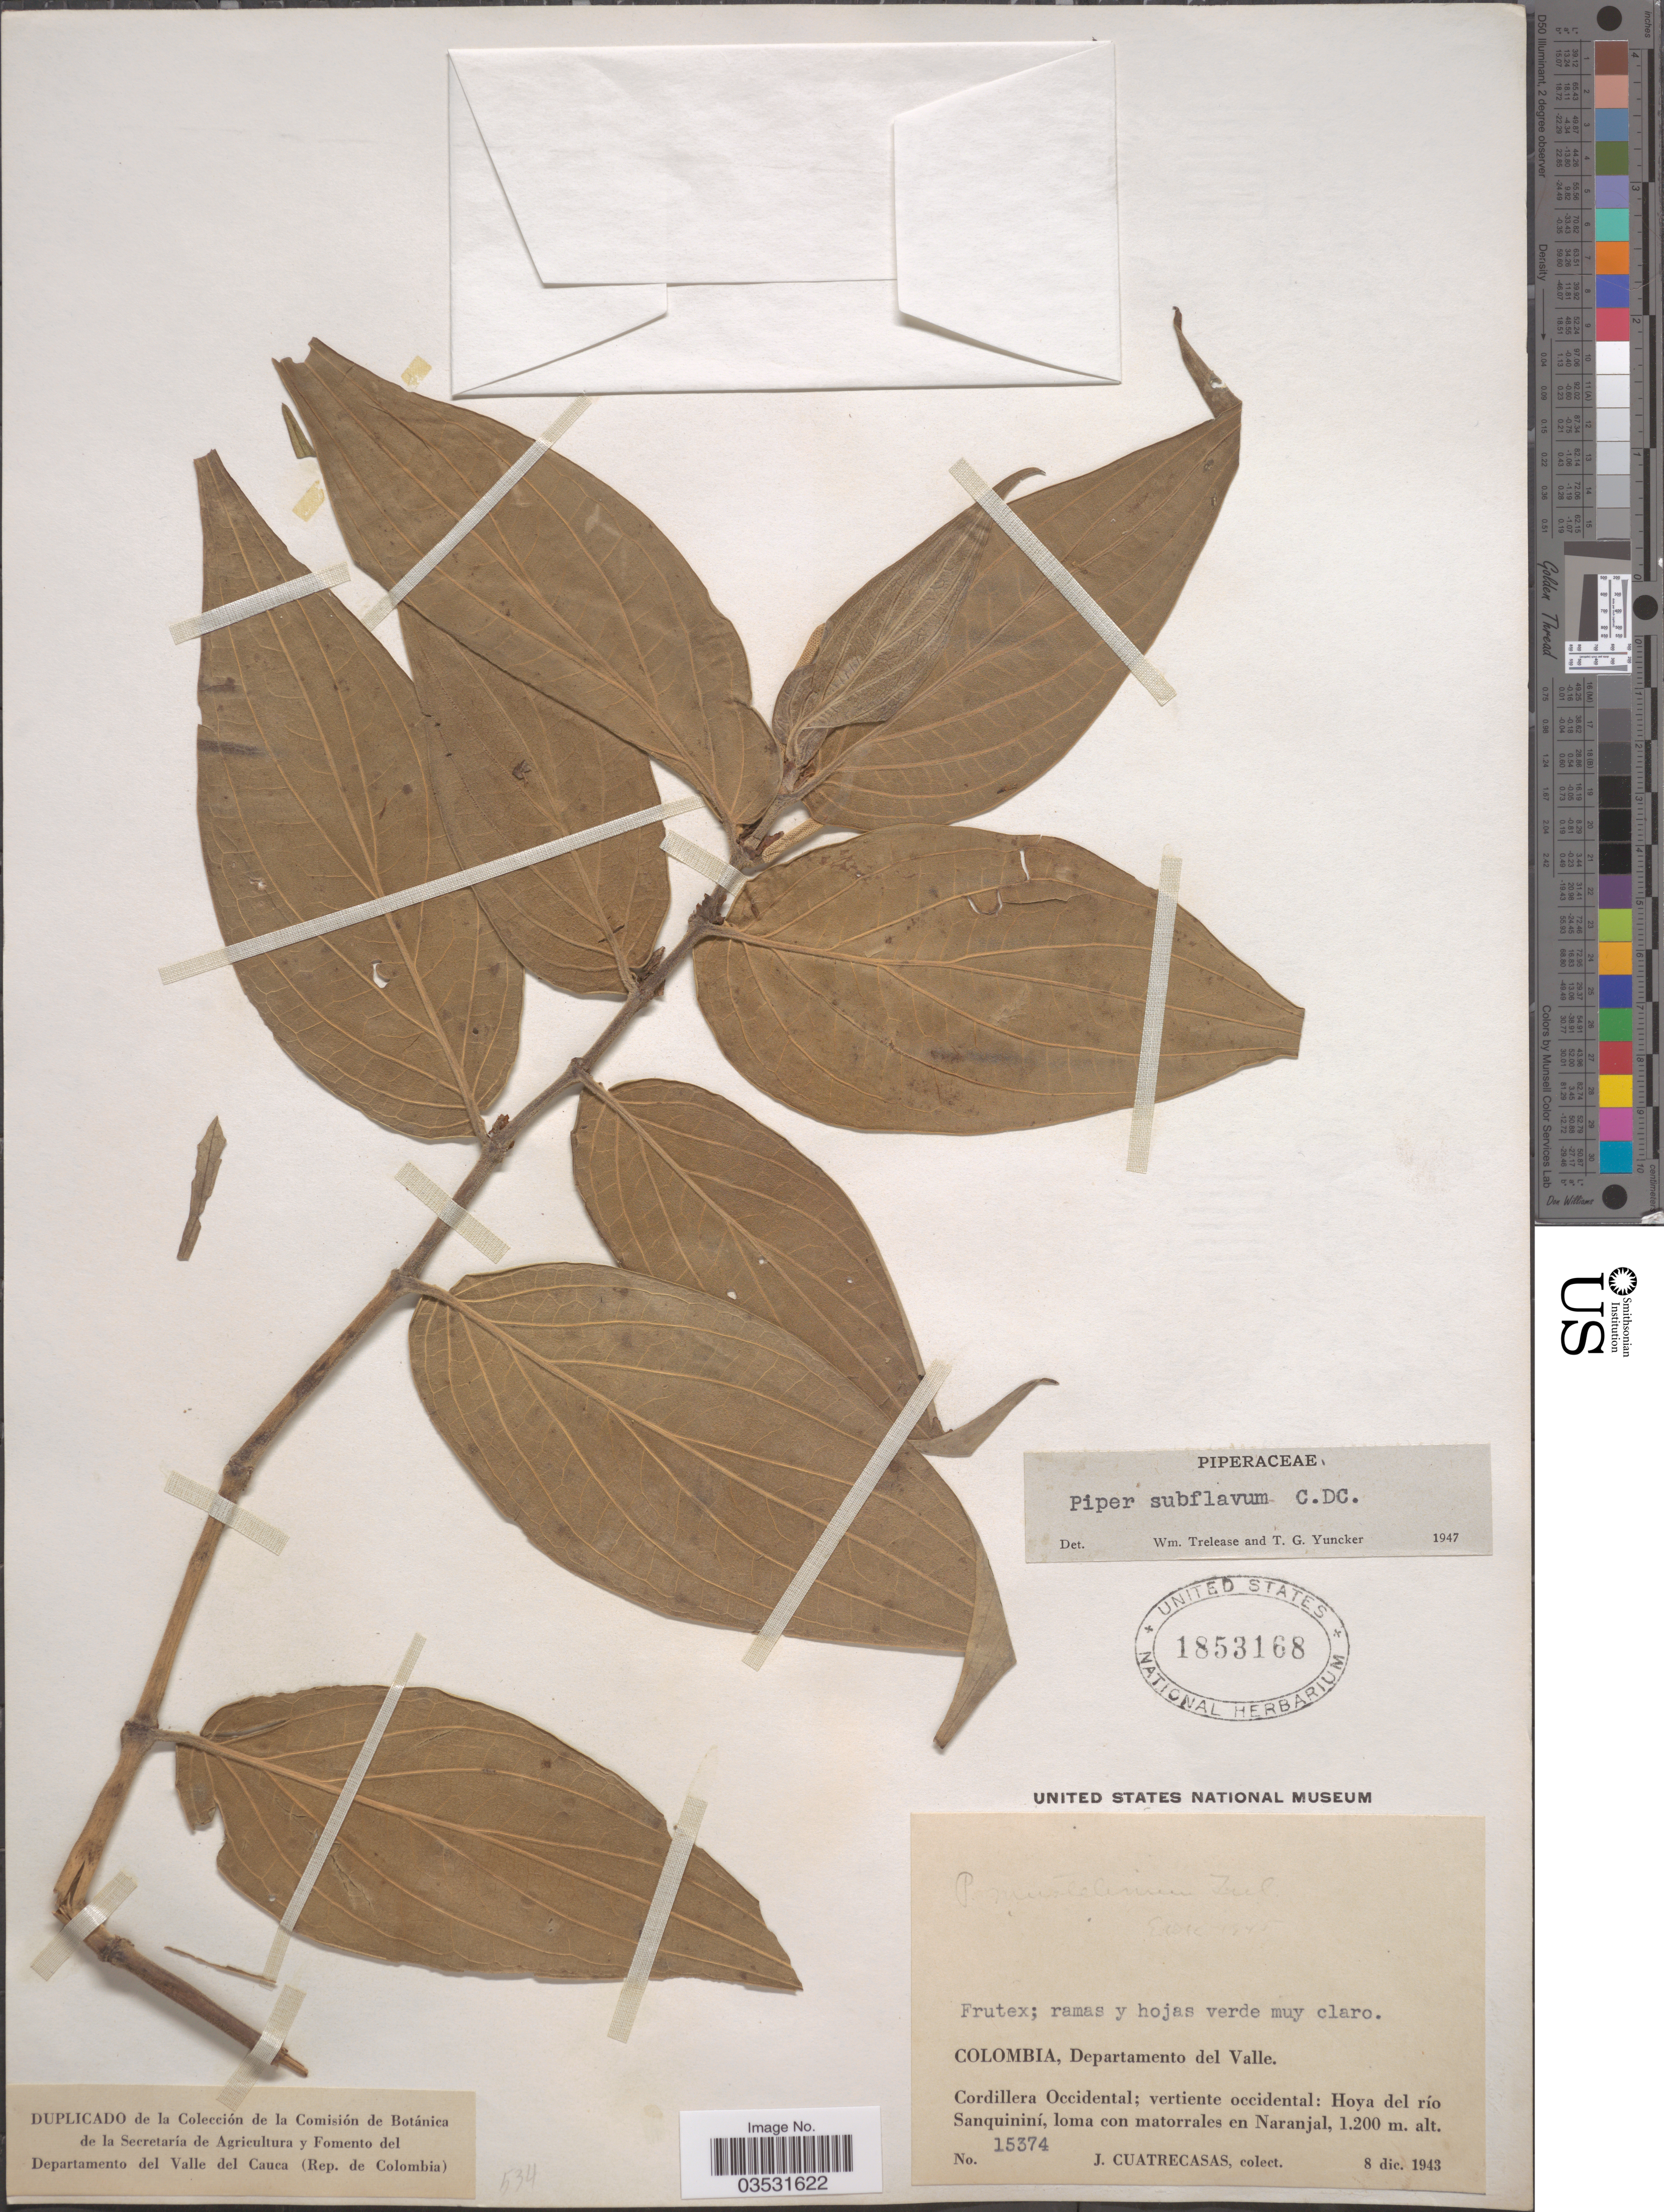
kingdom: Plantae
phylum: Tracheophyta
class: Magnoliopsida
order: Piperales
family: Piperaceae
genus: Piper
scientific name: Piper subflavum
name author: C. DC.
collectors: J. Cuatrecasas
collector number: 15374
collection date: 1943-12-08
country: Colombia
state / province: Valle del Cauca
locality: Departamento del Valle. Cordillera Occidental; vertiente occidental: Hoya del río Sanquininí, loma con matorrales en Naranjal.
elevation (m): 1200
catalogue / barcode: US 1853168